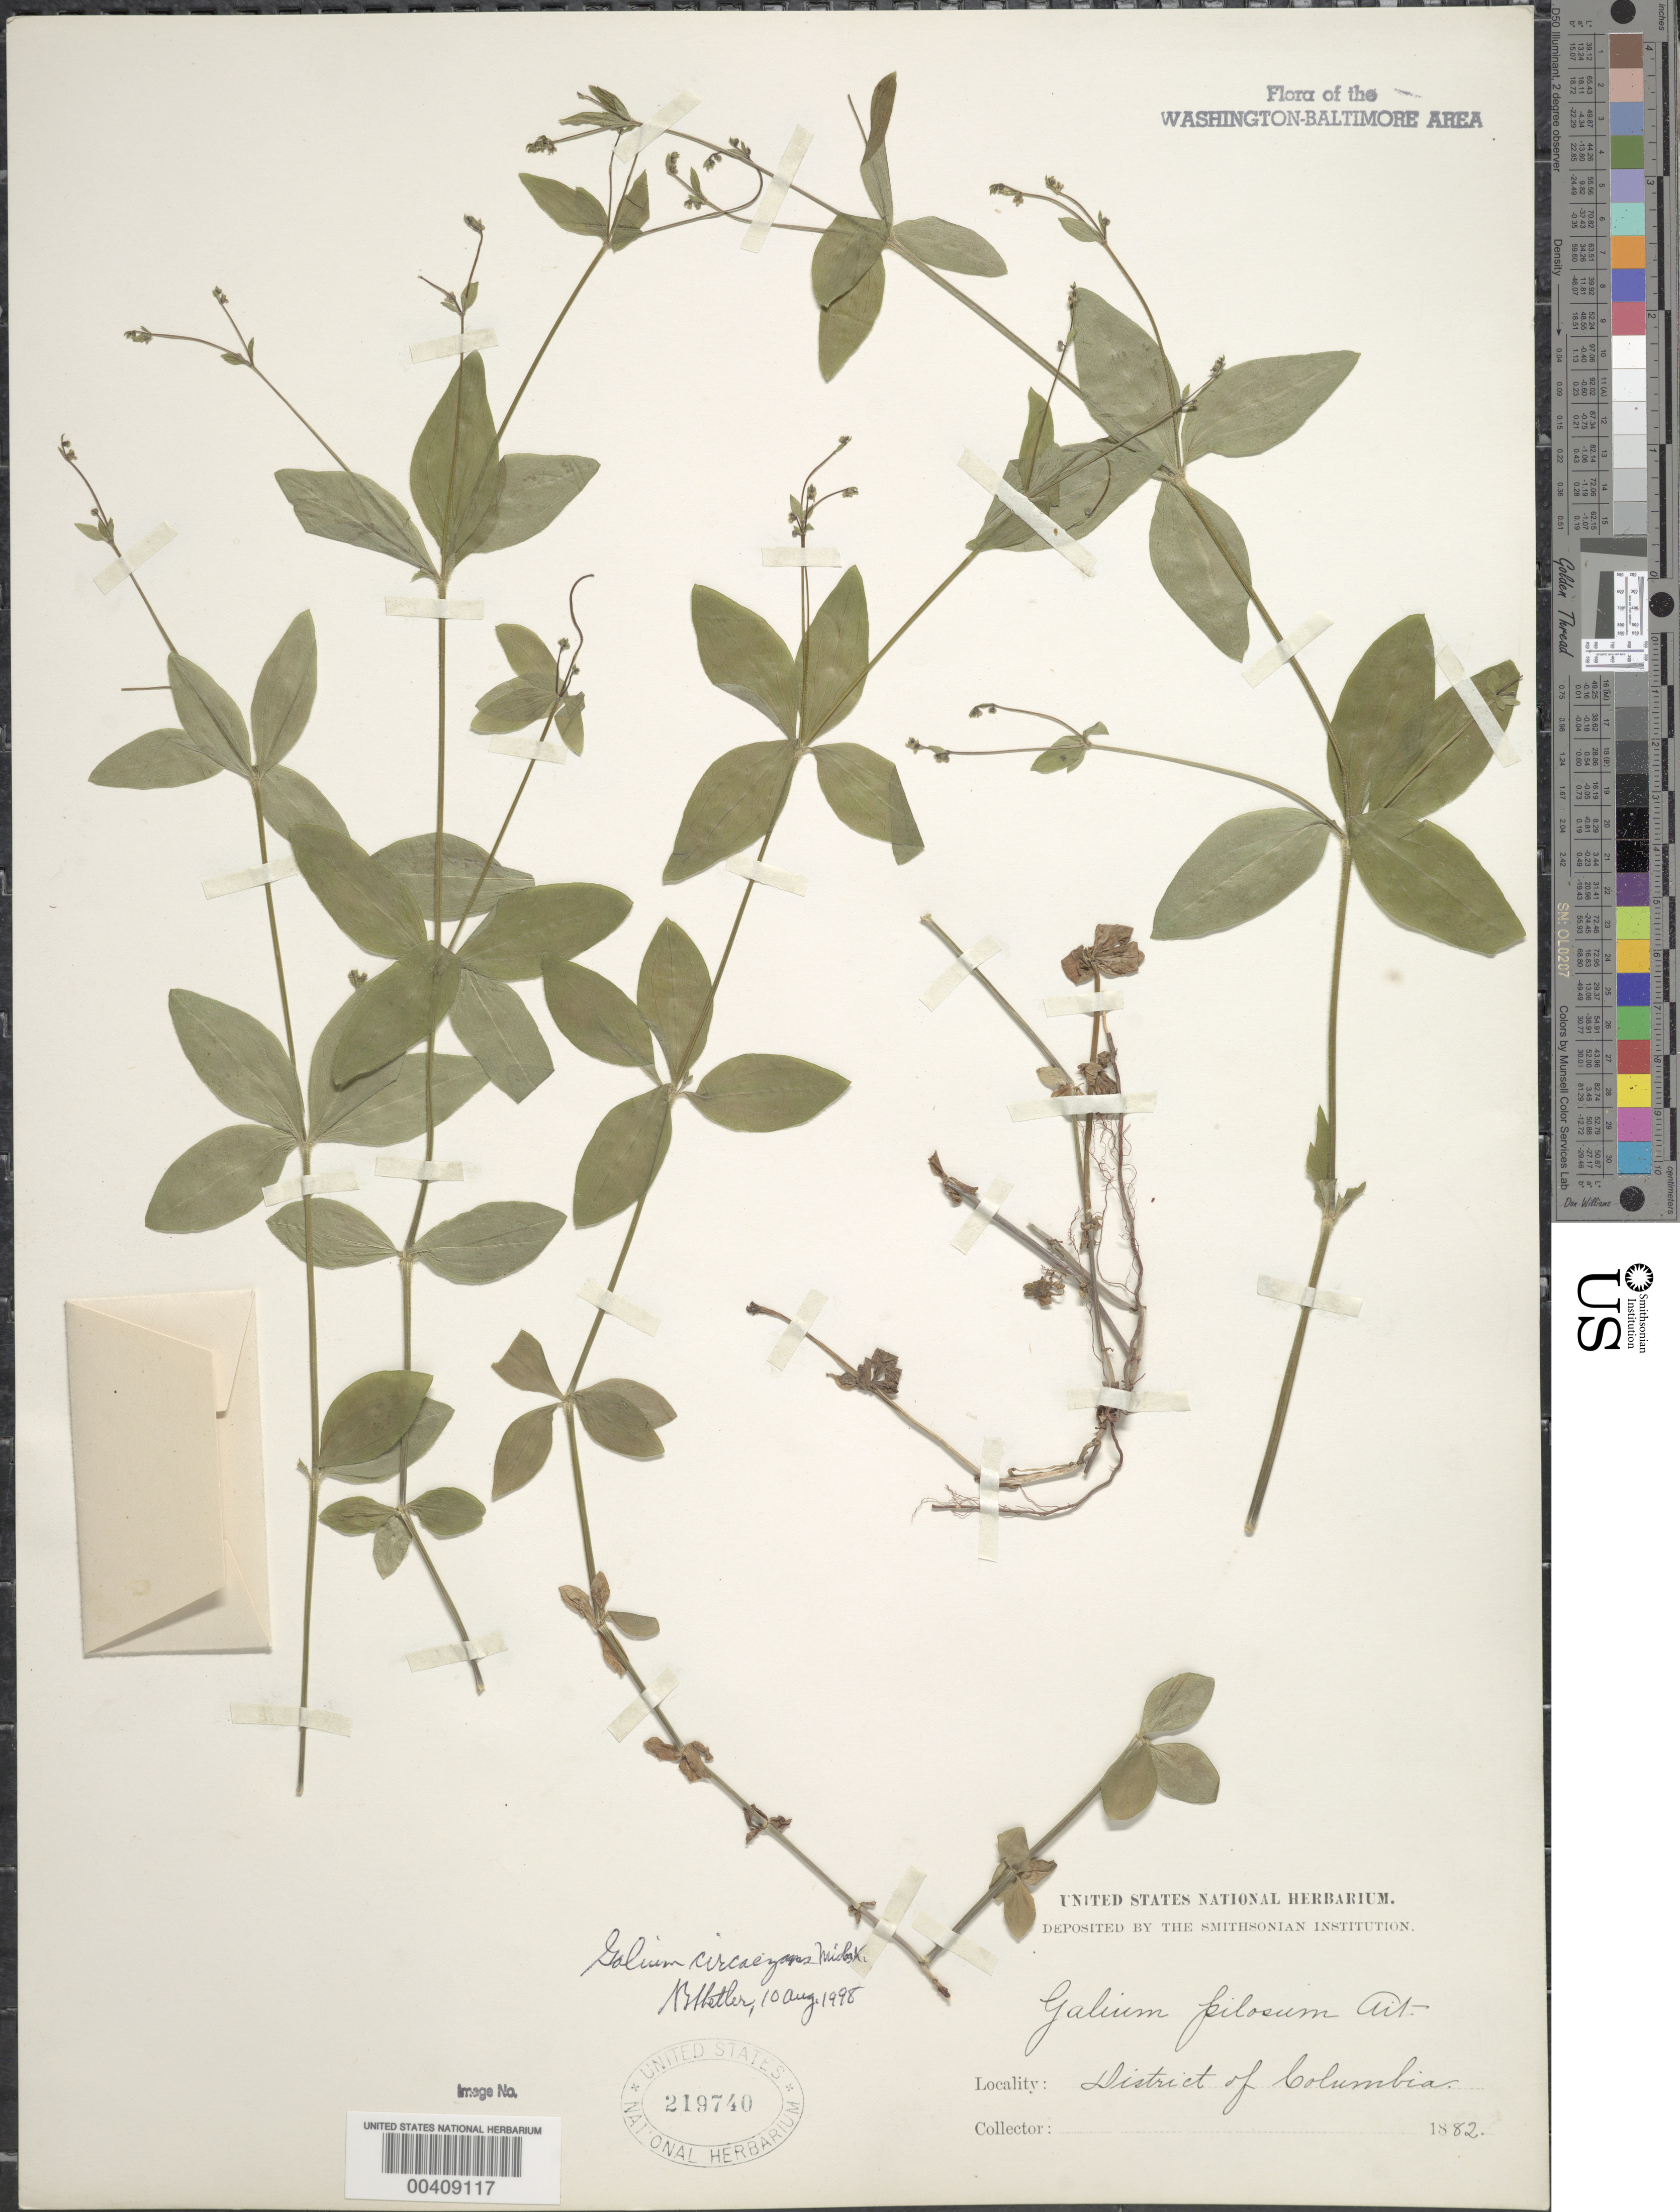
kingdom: Plantae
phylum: Tracheophyta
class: Magnoliopsida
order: Gentianales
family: Rubiaceae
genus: Galium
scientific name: Galium circaezans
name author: Michx.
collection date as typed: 1882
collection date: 1882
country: United States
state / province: District of Columbia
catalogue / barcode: US 219740